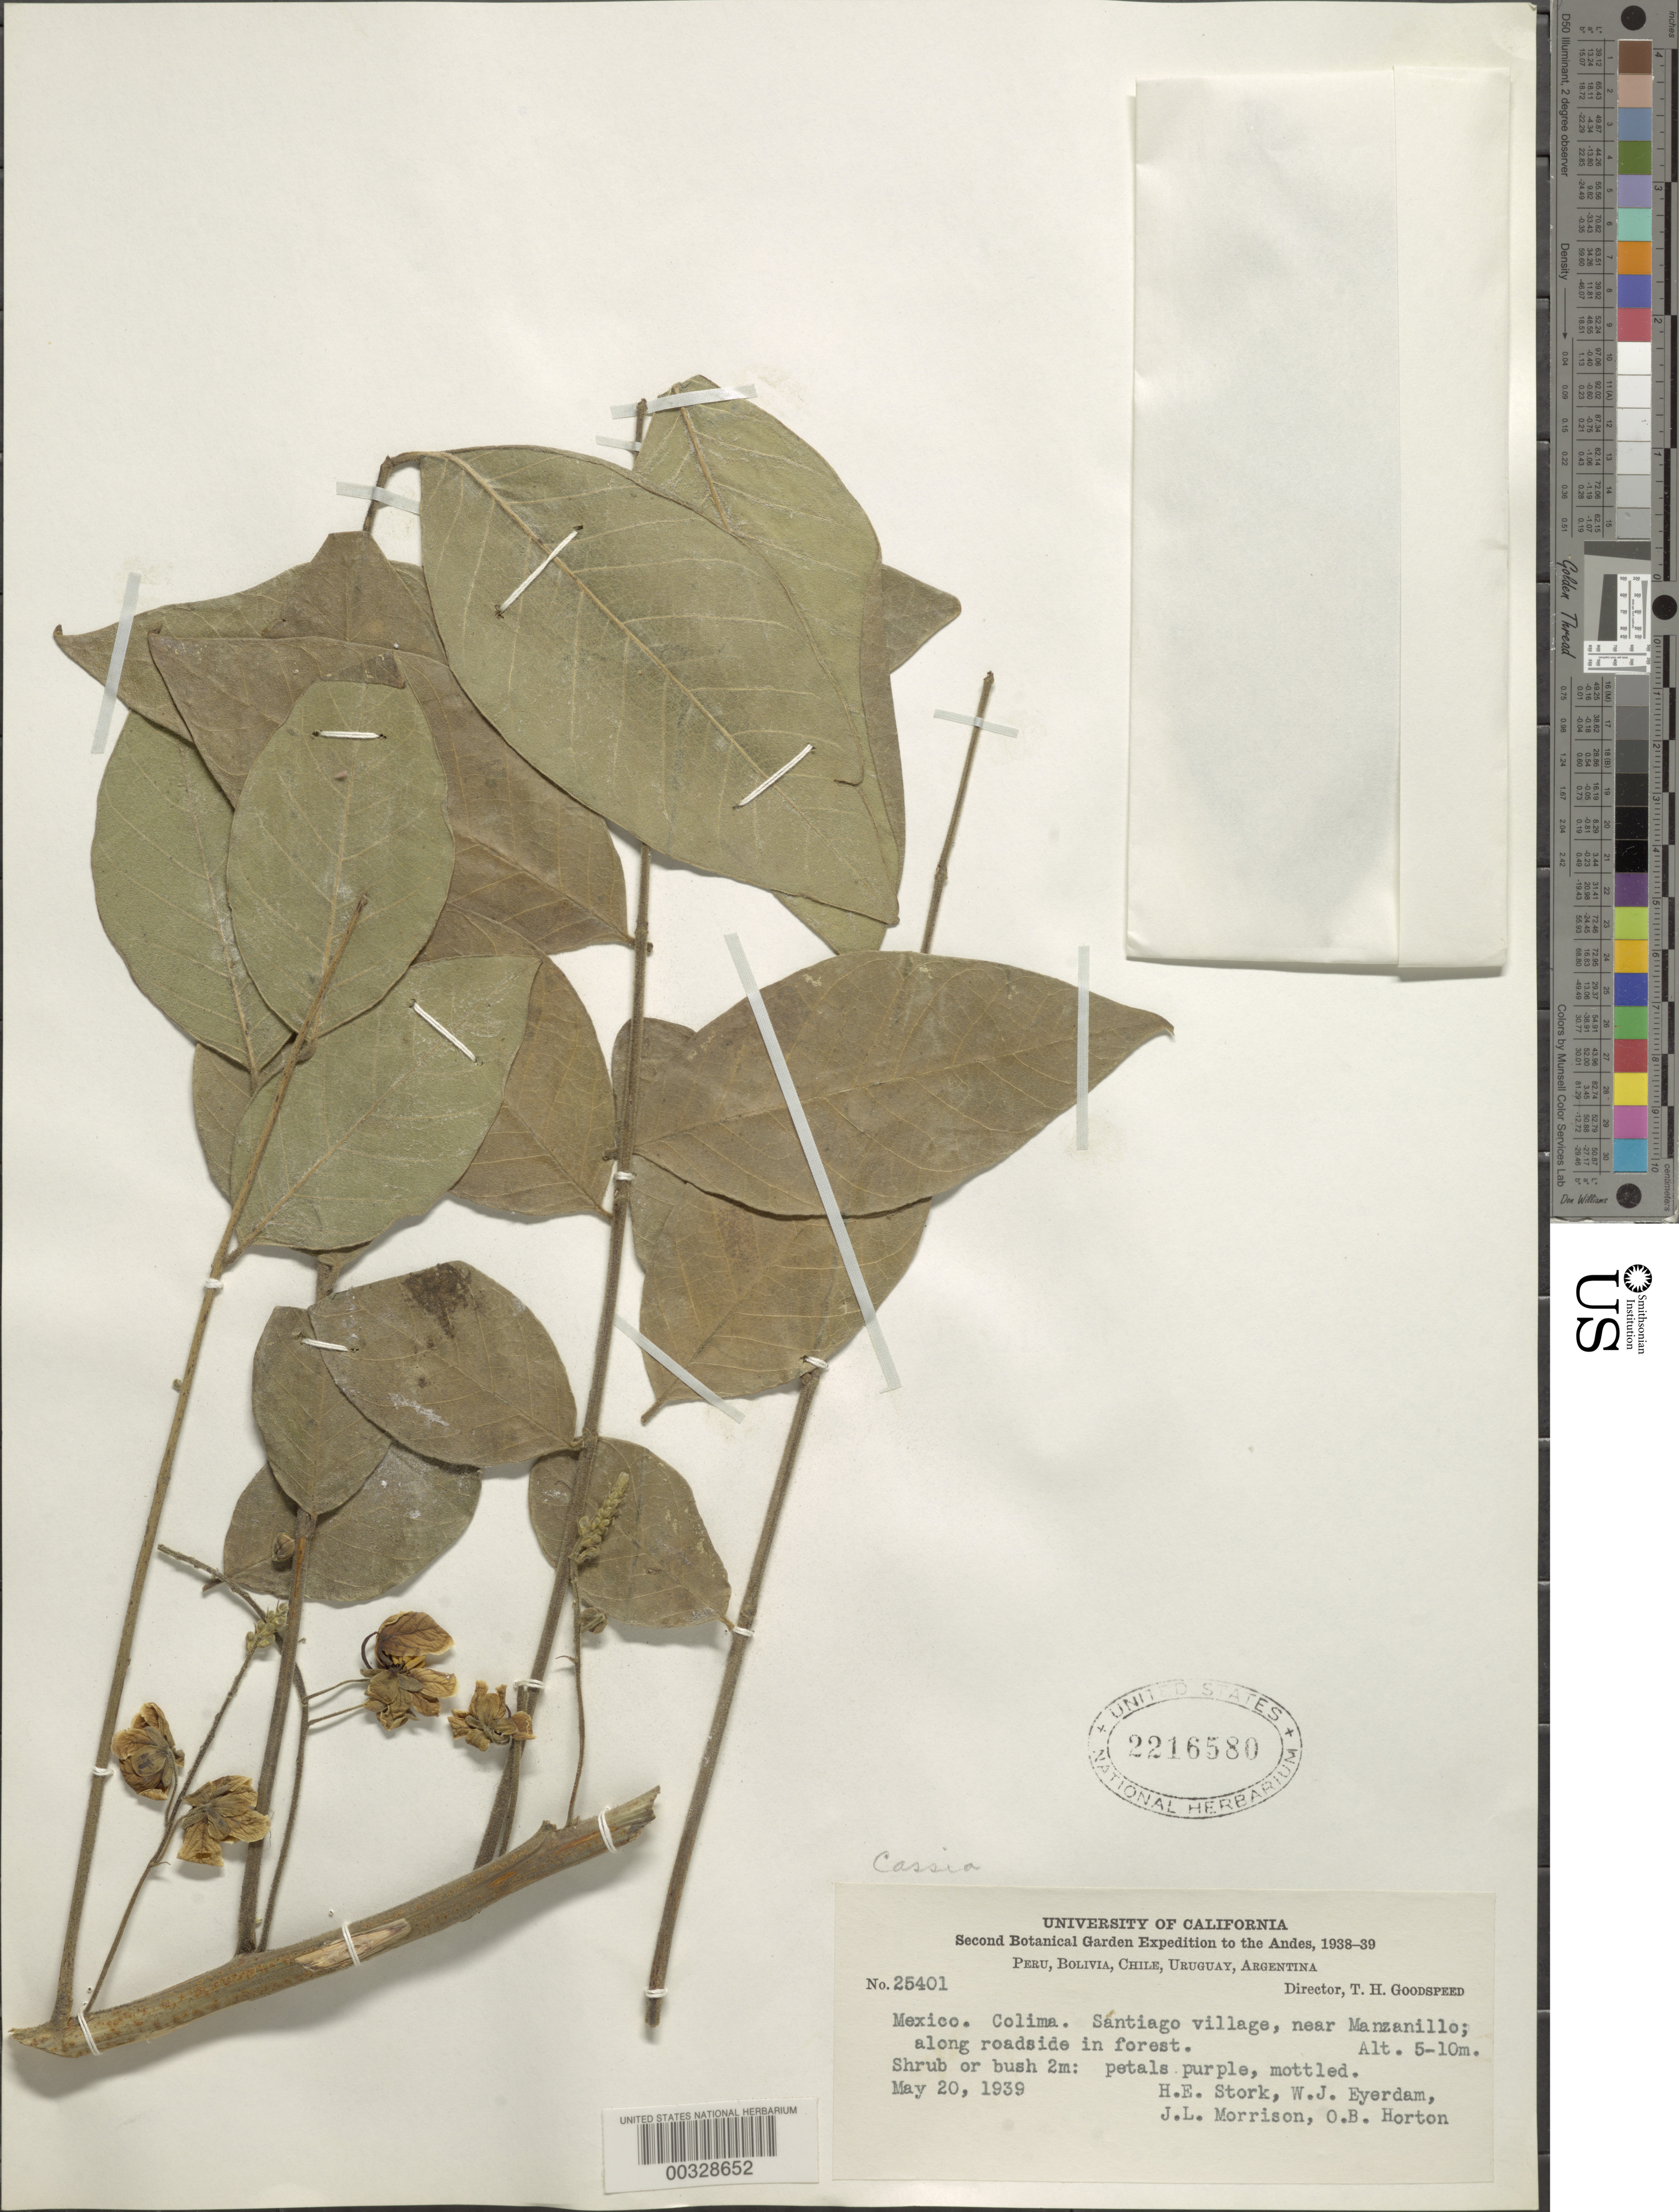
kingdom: Plantae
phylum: Tracheophyta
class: Magnoliopsida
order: Fabales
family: Fabaceae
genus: Senna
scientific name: Senna emarginata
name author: L.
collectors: H. E. Stork, W. J. Eyerdam, J. L. Morrison & O. B. Horton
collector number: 25401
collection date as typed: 20 May 1939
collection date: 1939-05-20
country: Mexico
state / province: Colima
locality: Santiago village, near Manzanillo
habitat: Along roadside in forest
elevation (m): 5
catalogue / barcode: US 2216580